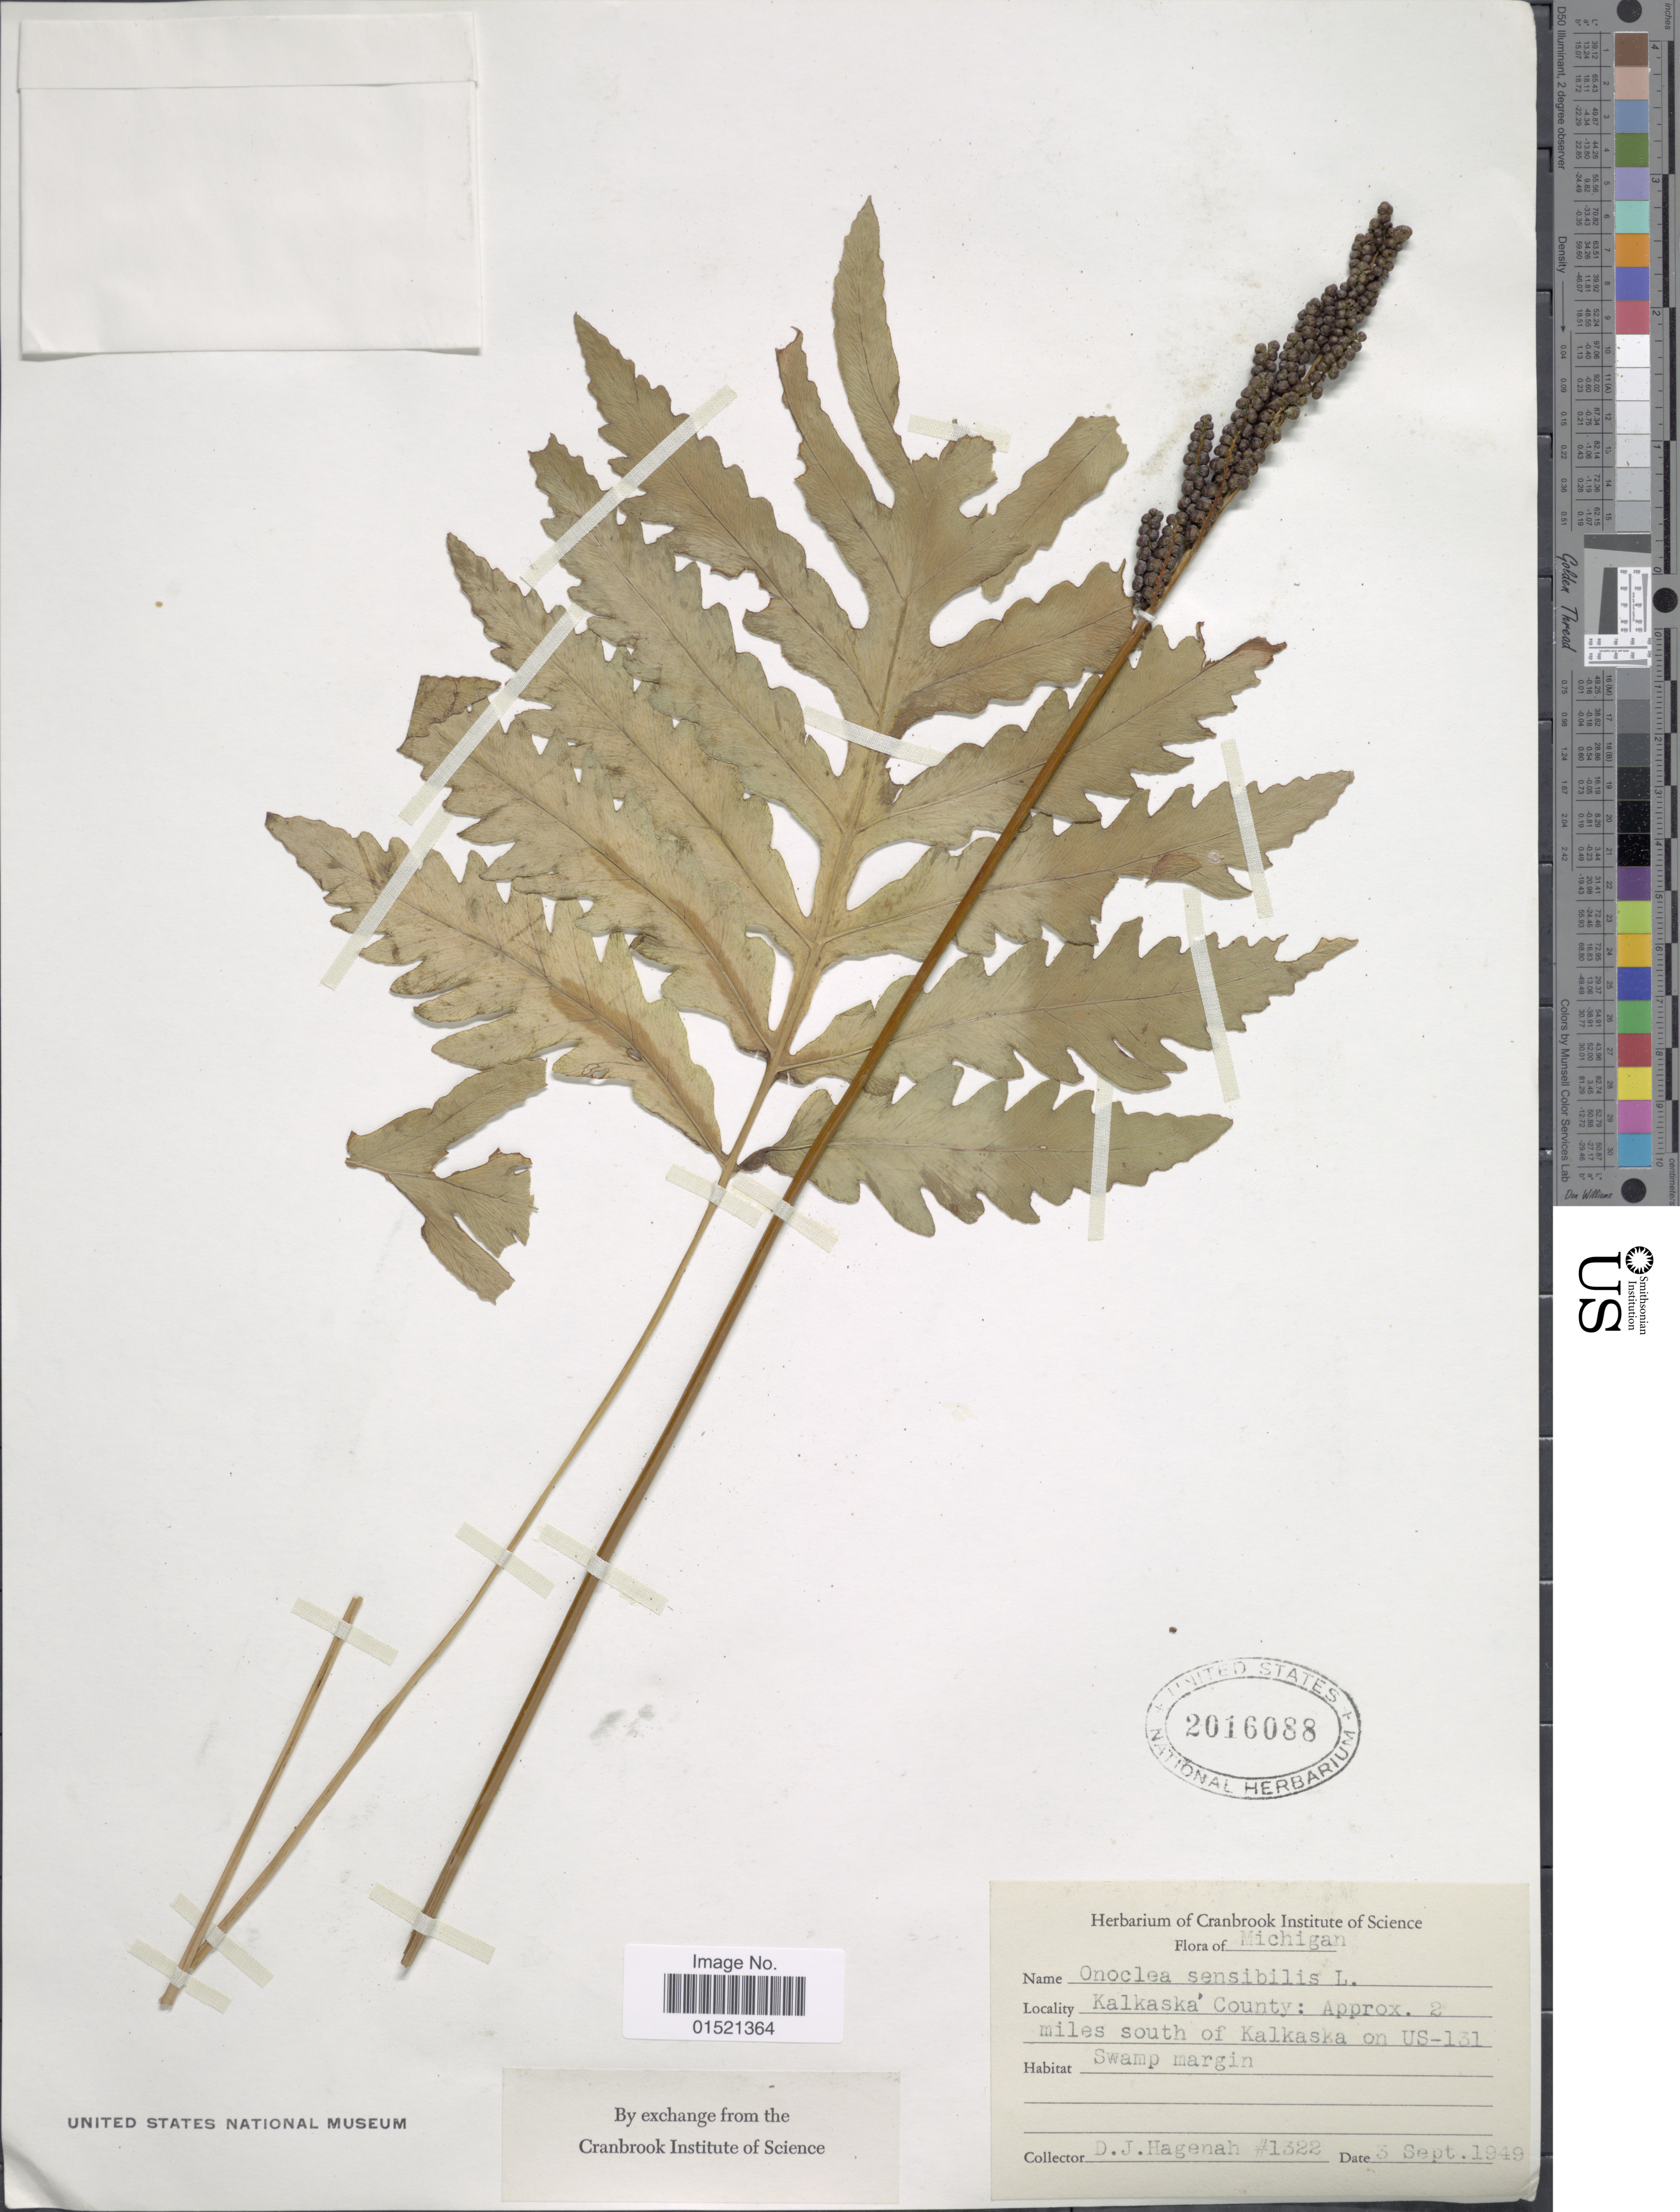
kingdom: Plantae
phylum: Tracheophyta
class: Polypodiopsida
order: Polypodiales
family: Onocleaceae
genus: Onoclea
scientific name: Onoclea sensibilis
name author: L.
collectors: D. Hagenah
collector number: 1322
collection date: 1949-09-03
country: United States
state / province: Michigan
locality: Kalkaska County: Approx. 2 miles south of Kalkaska on US-131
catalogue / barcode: US 2016088